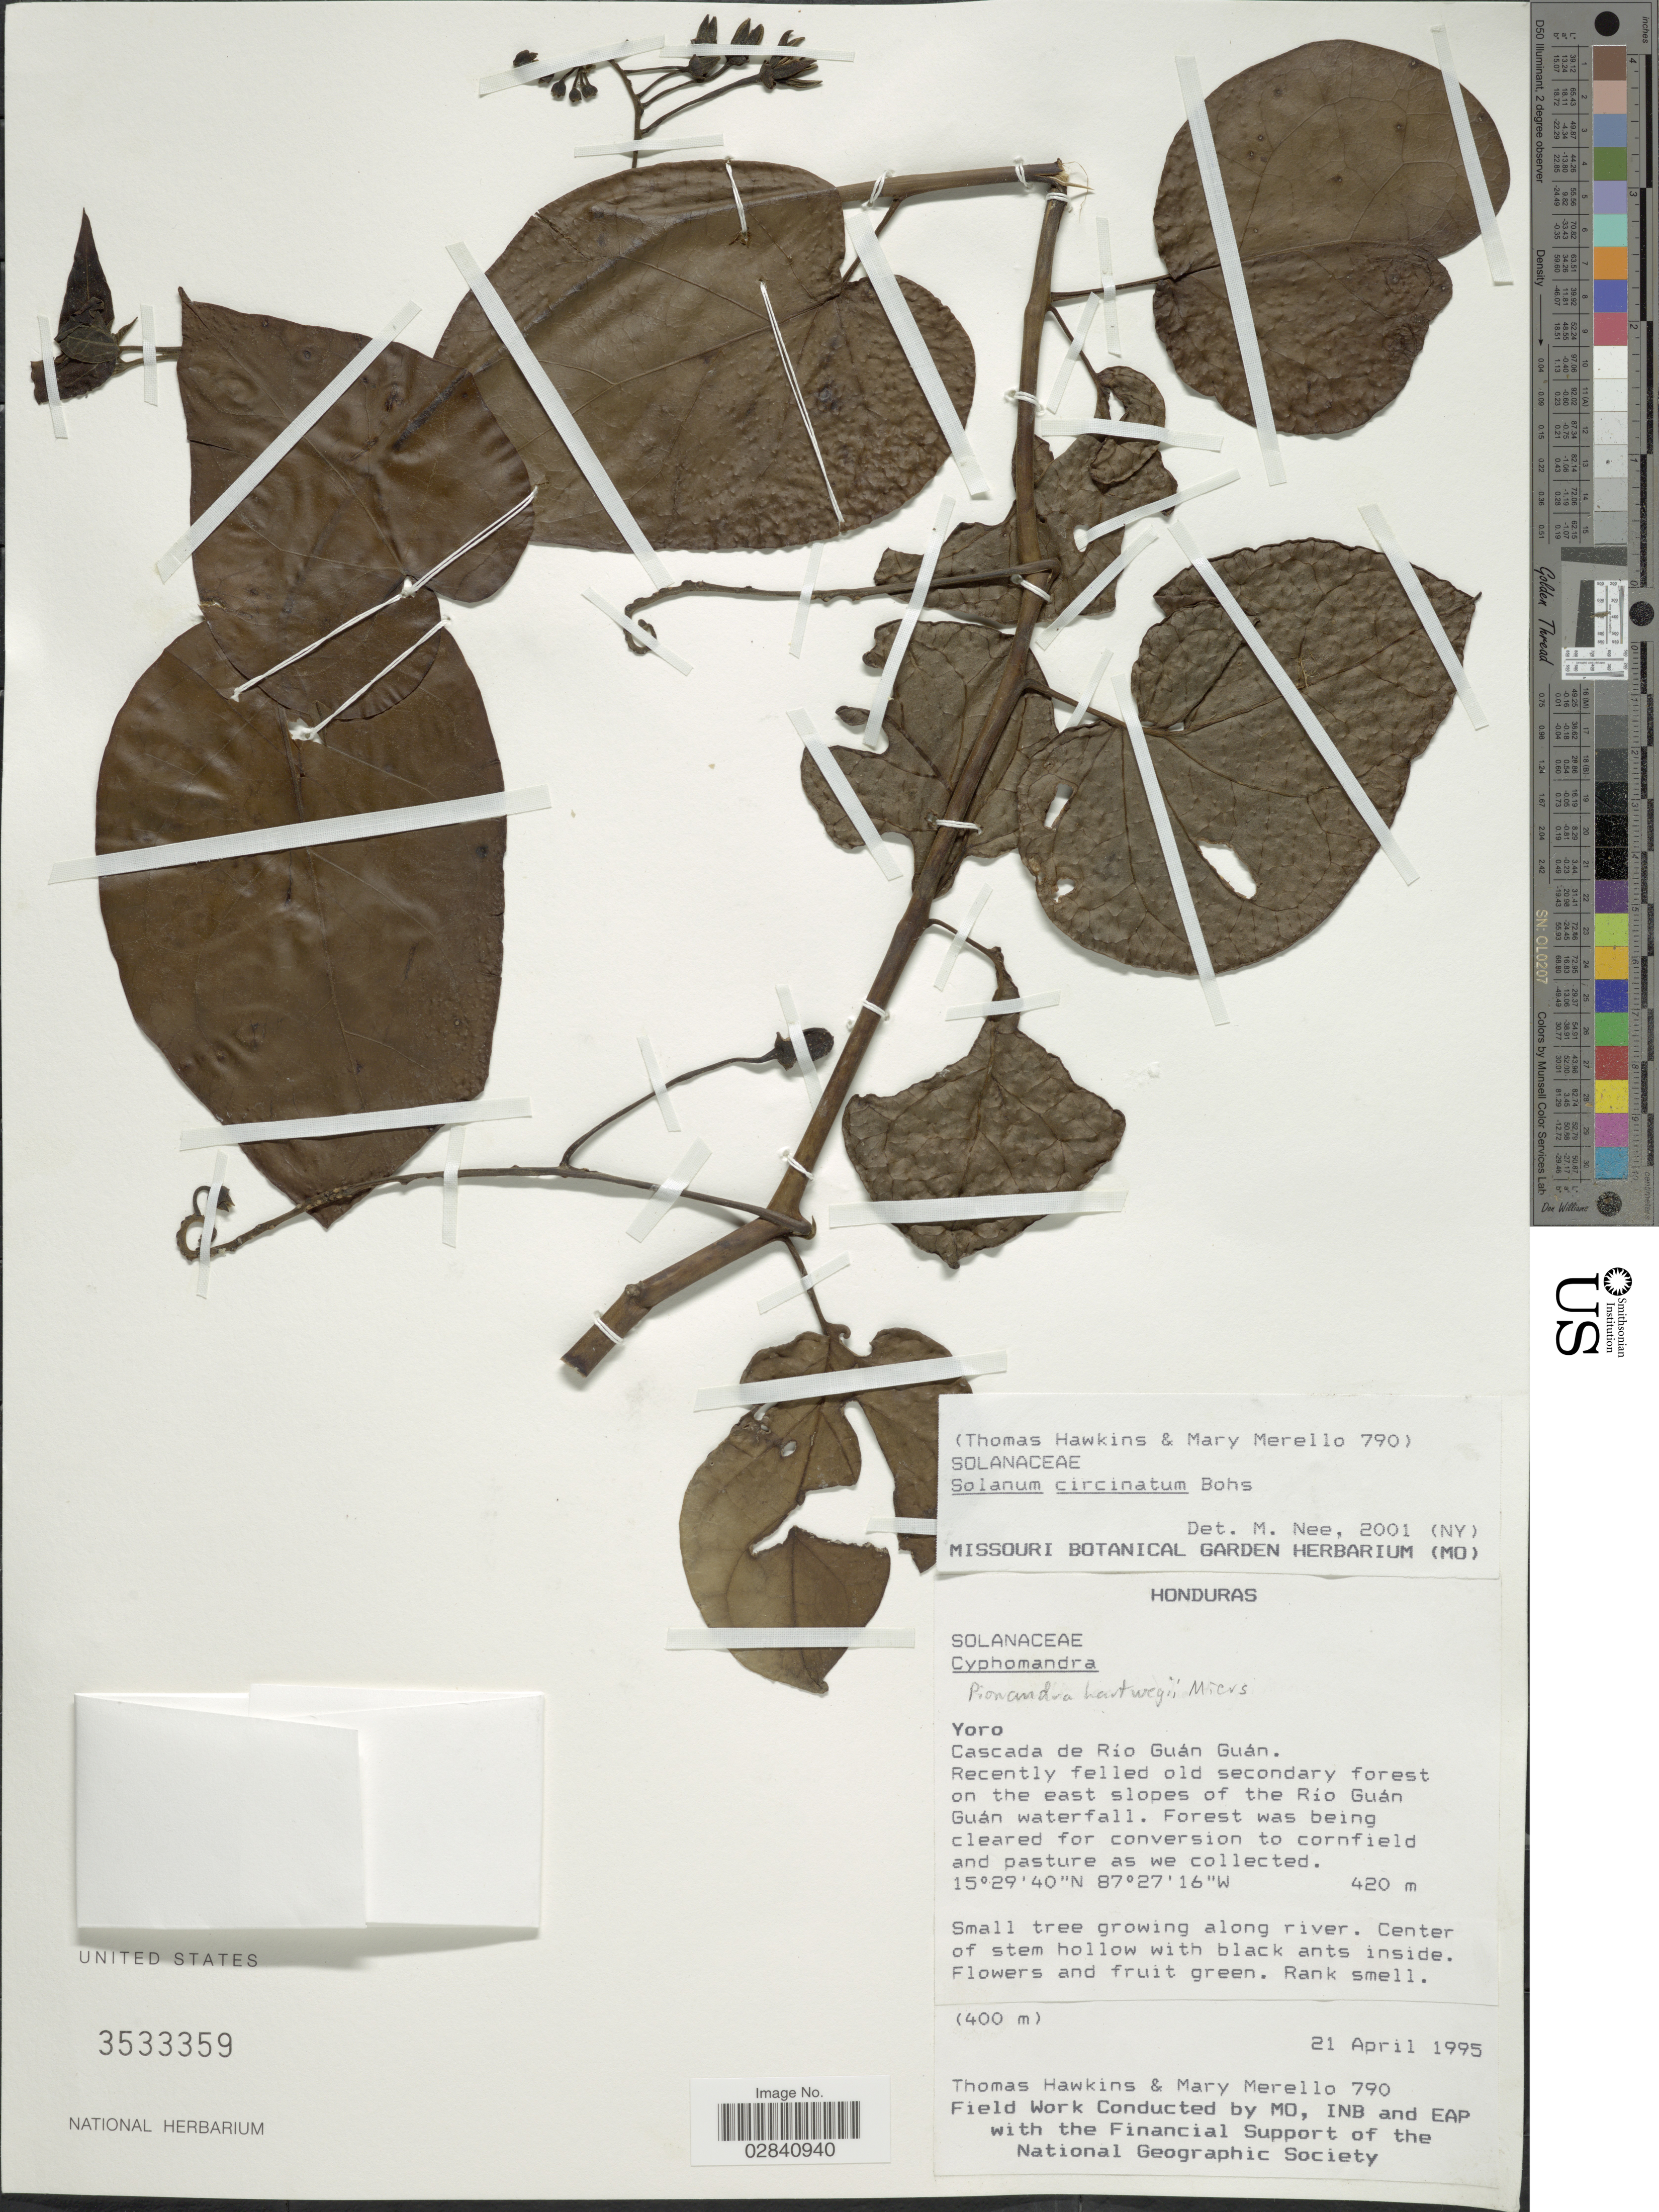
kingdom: Plantae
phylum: Tracheophyta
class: Magnoliopsida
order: Solanales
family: Solanaceae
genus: Cyphomandra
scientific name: Cyphomandra hartwegii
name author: (Miers) Sendtn. ex Walp.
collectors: T. Hawkins & M. Merello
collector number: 790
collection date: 1995-04-21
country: Honduras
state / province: Yoro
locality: Cascada de Río Guán Guán. Recently felled old secondary forest on the east slopes of the Río Guán Guán waterfall.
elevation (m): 420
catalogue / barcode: US 3533359